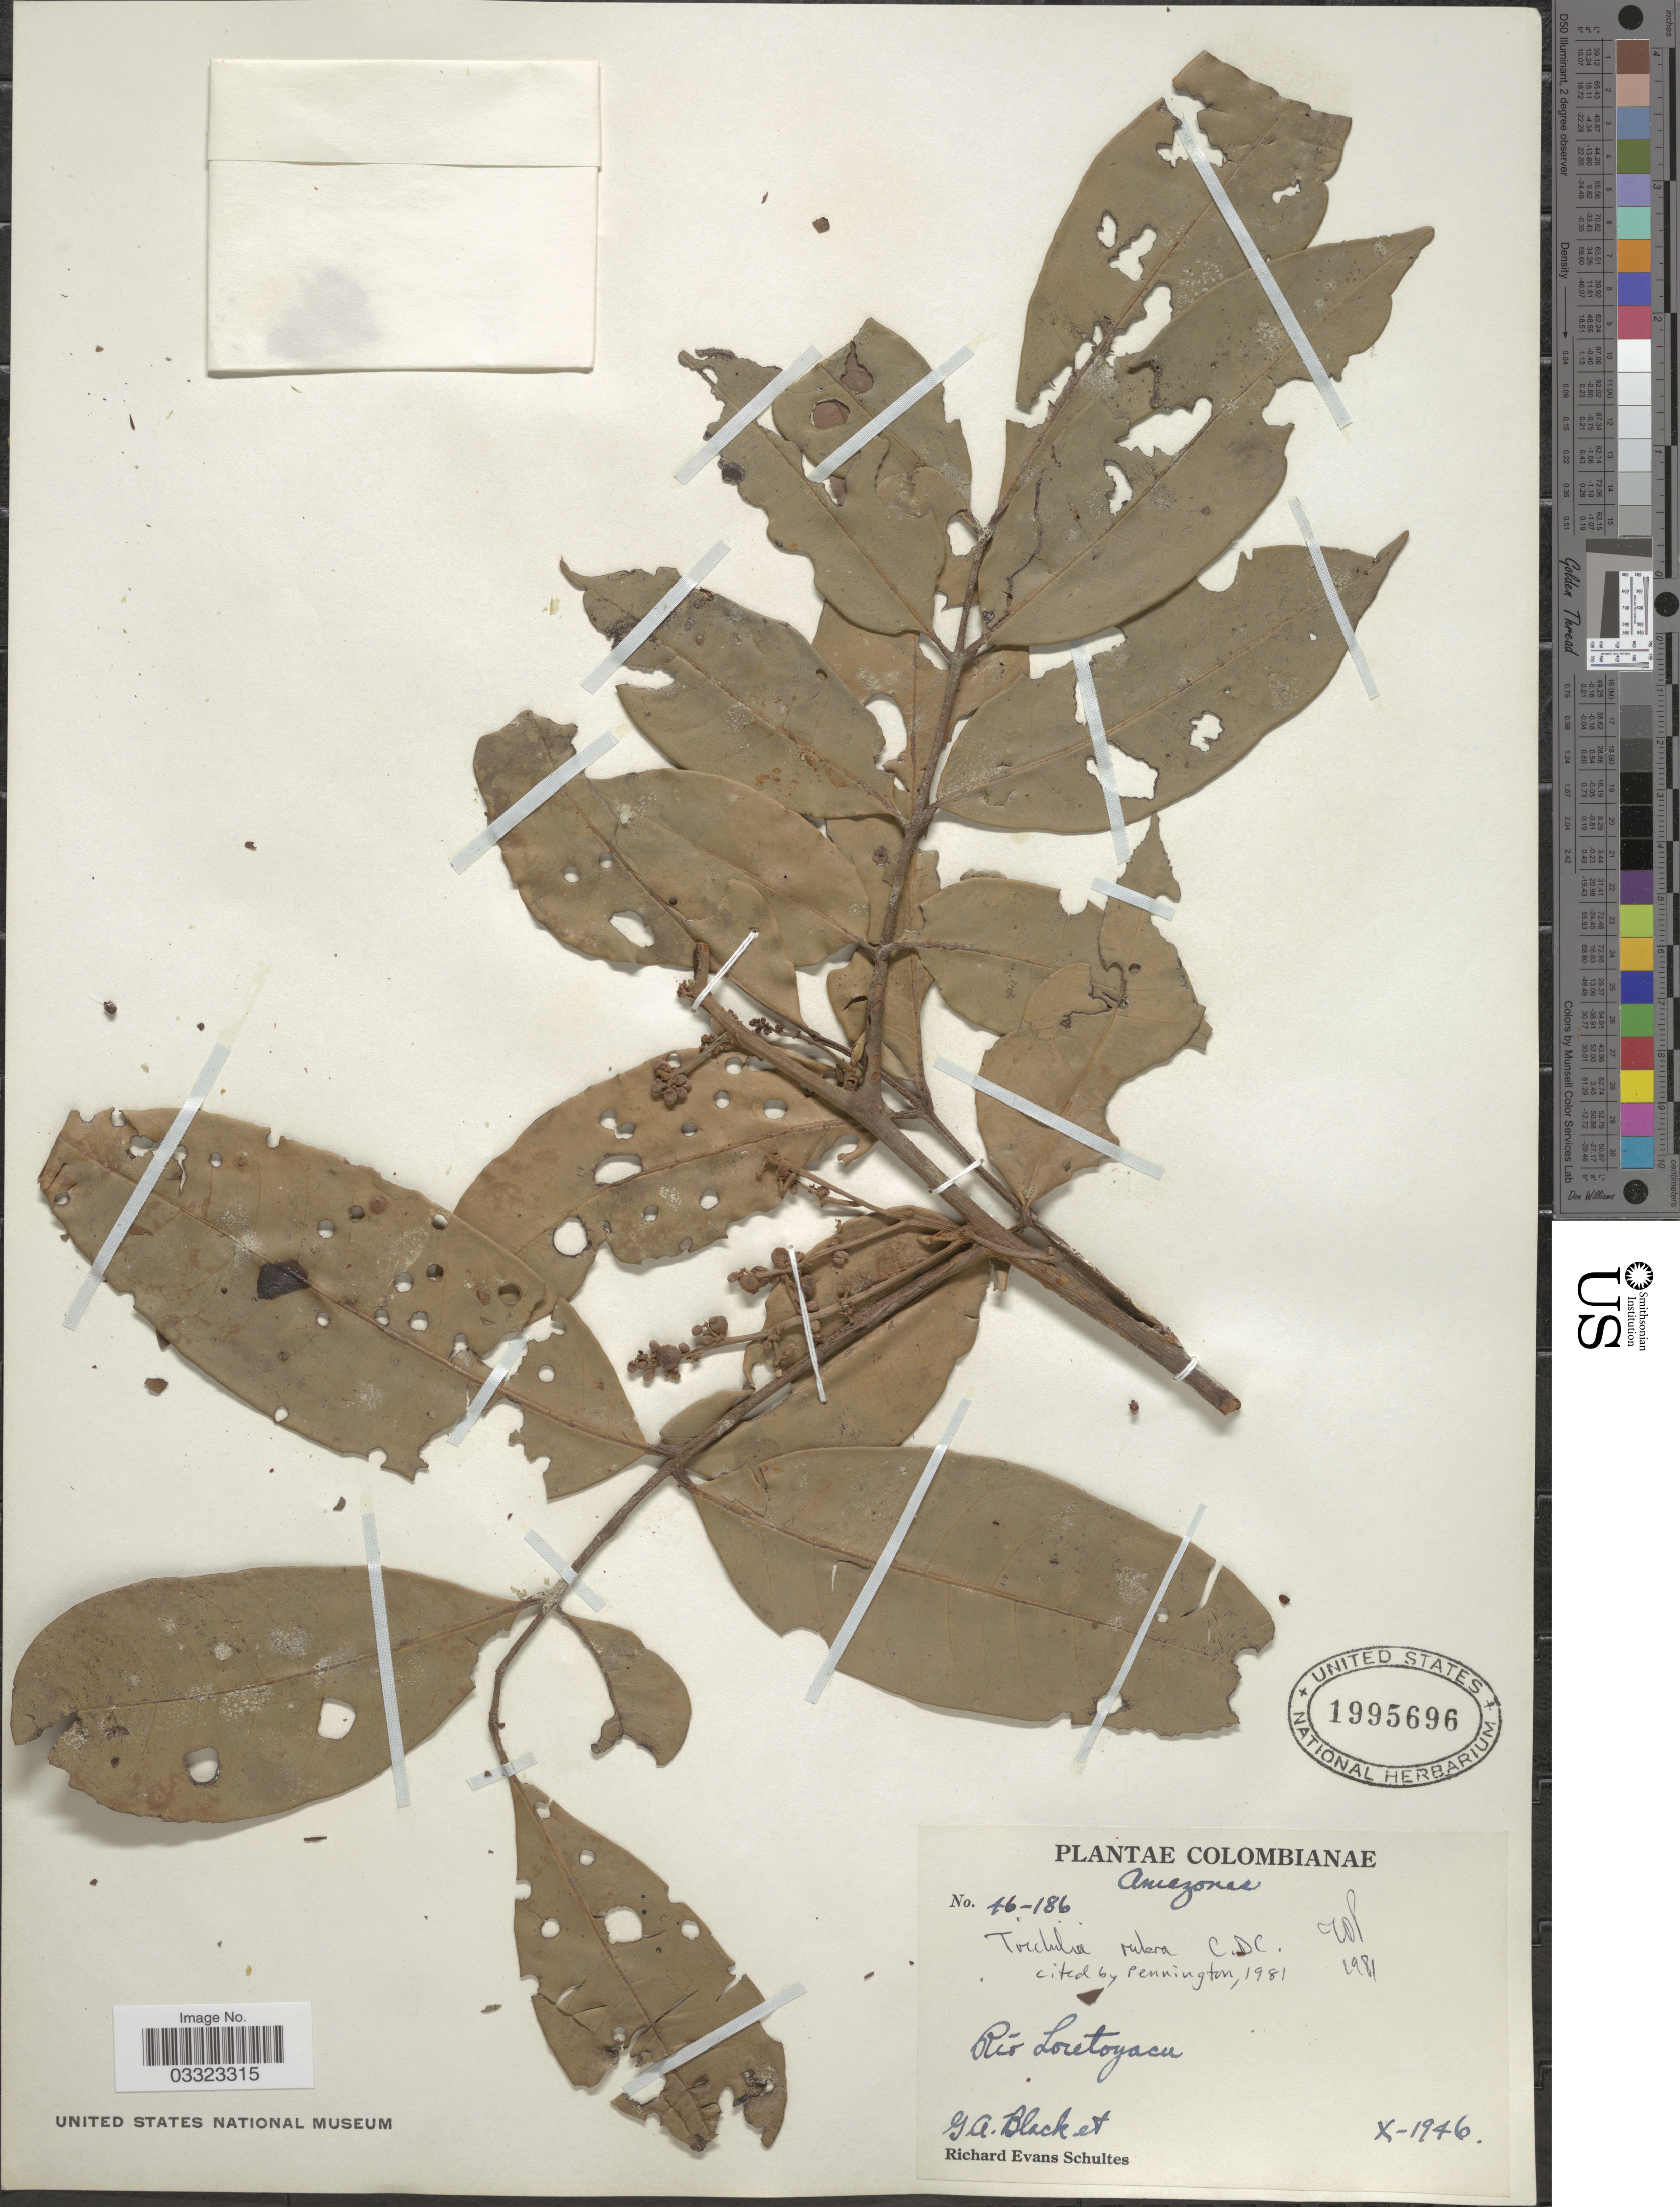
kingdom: Plantae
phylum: Tracheophyta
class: Magnoliopsida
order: Sapindales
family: Meliaceae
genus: Trichilia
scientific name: Trichilia rubra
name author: C. DC.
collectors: G. A. Black & R. E. Schultes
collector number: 46-186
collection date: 1946-10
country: Colombia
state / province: Amazônas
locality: Rio Loretoyacu.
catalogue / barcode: US 1995696